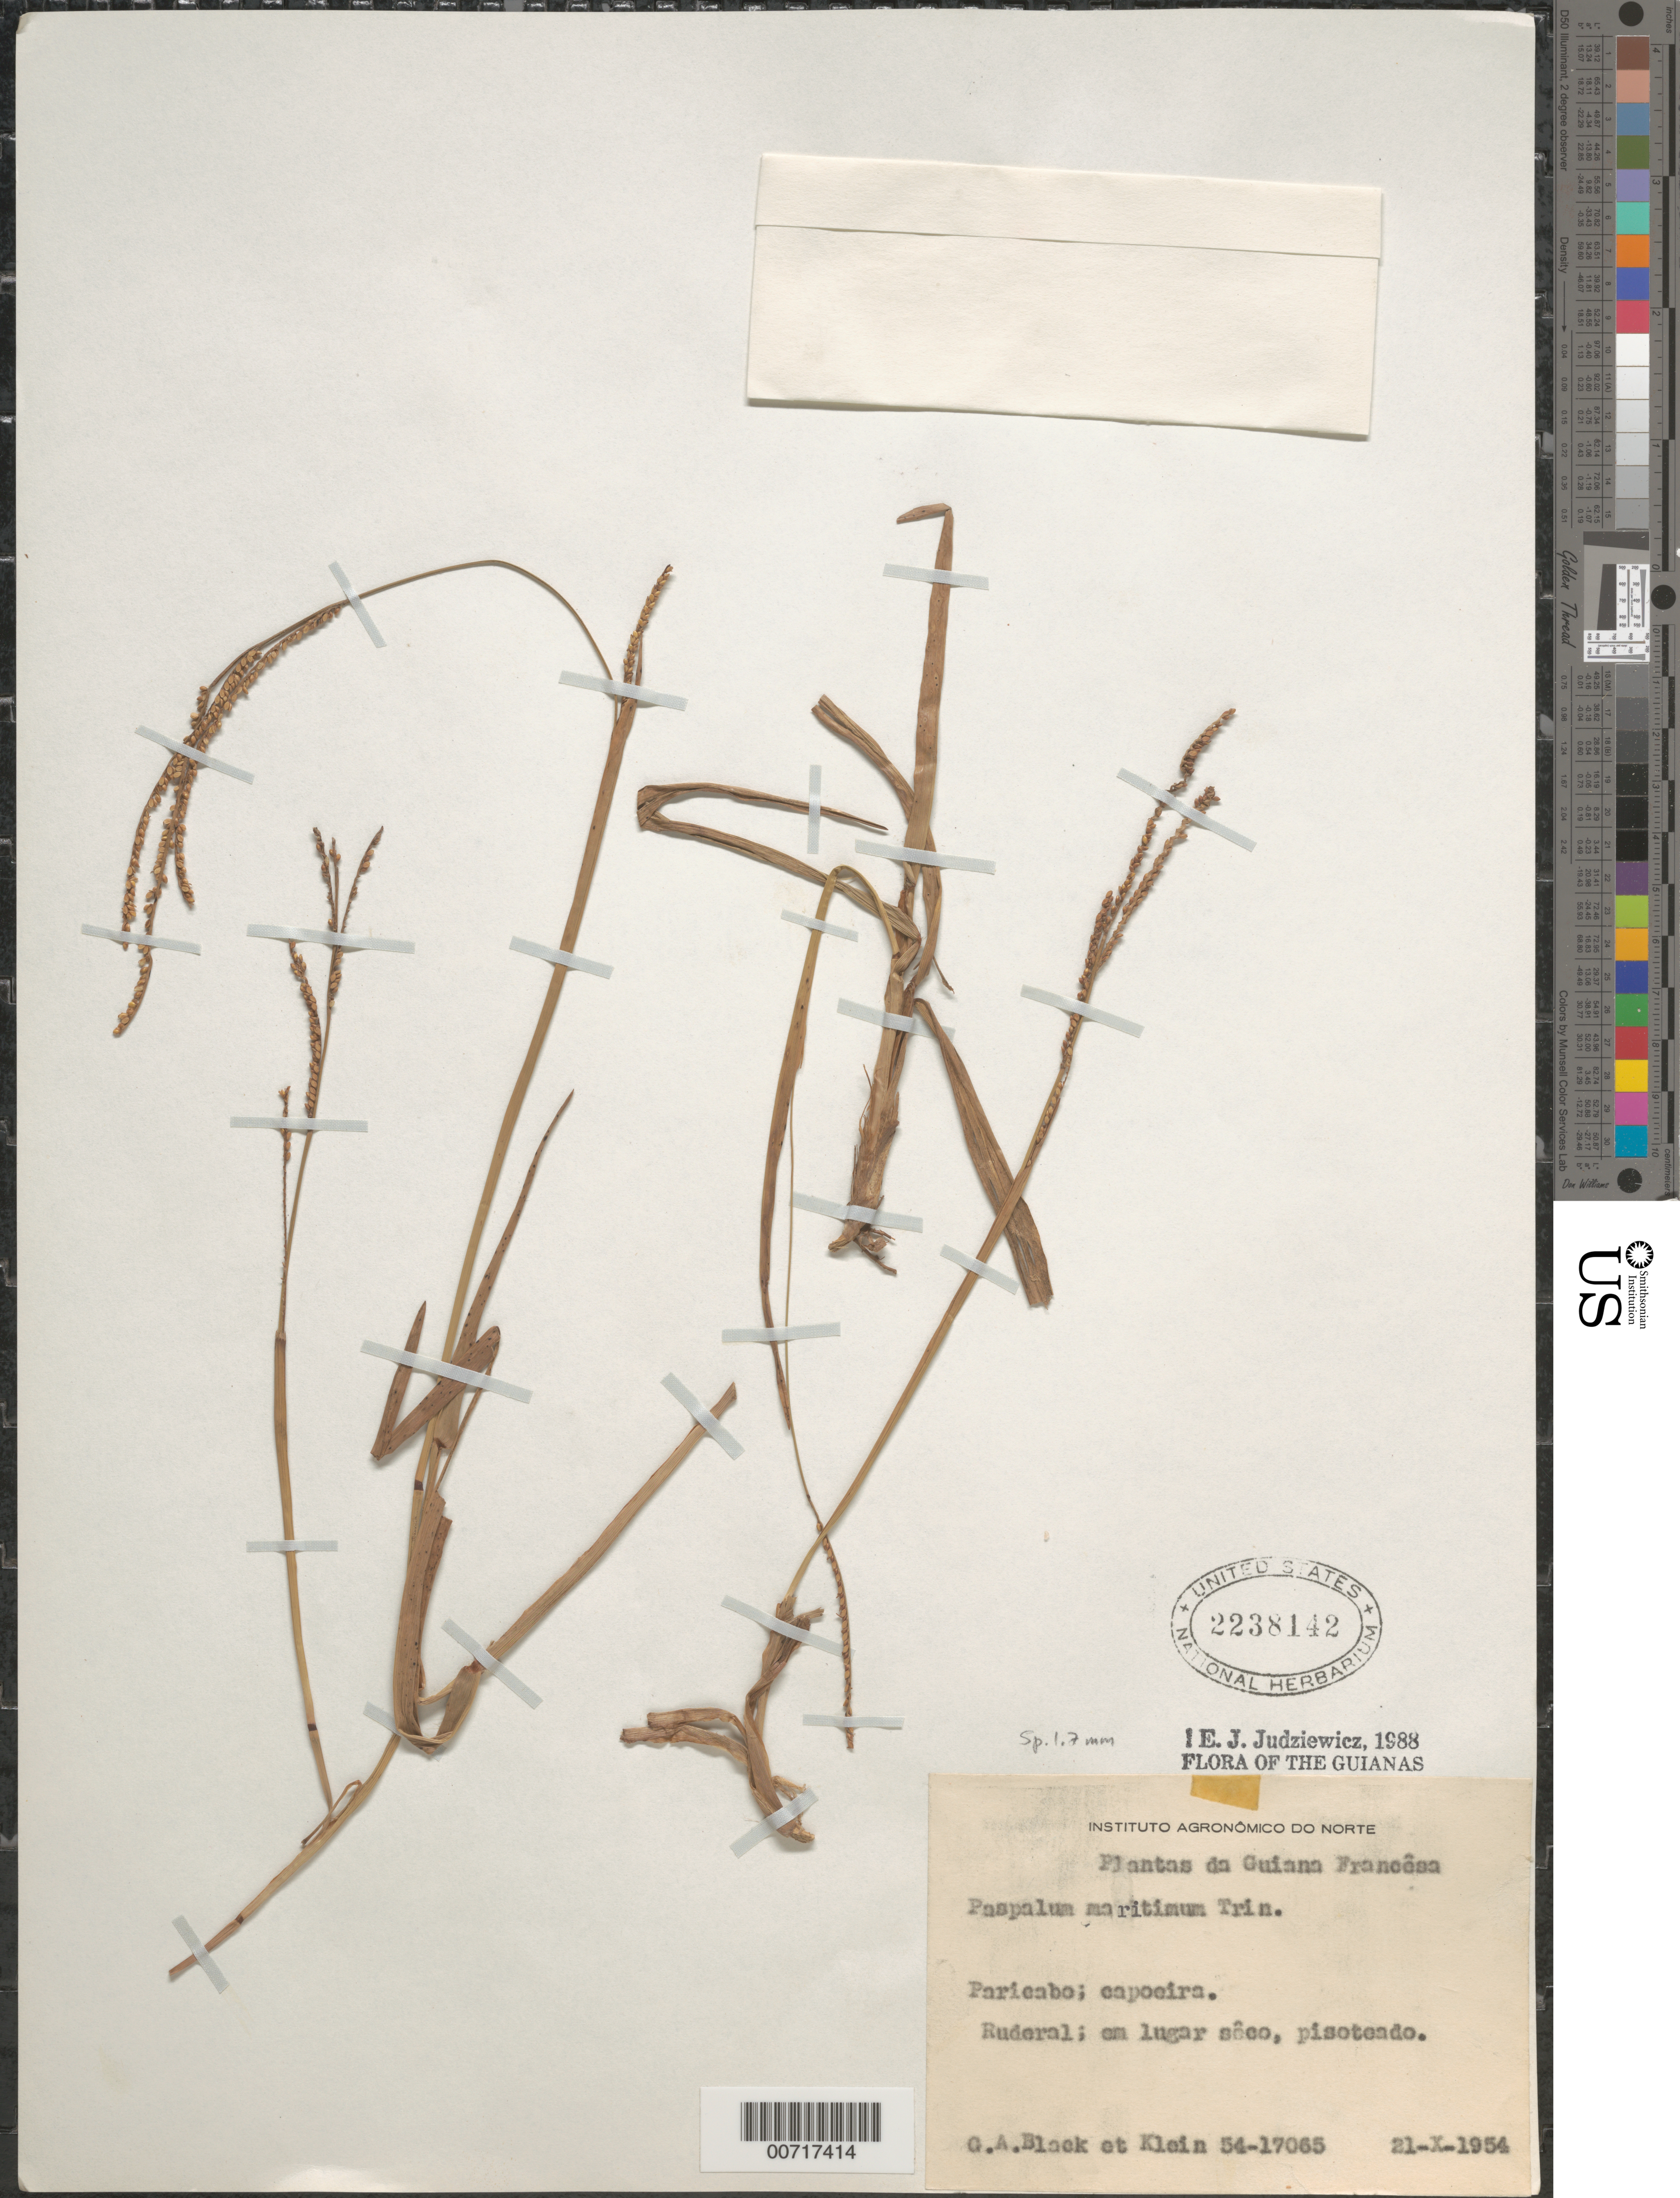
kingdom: Plantae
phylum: Tracheophyta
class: Liliopsida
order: Poales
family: Poaceae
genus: Paspalum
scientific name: Paspalum maritimum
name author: Trin.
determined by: Judziewicz, E. J.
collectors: G. A. Black & Klein, --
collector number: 54 17065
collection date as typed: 21-Oct-54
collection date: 1954-10-21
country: French Guiana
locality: Pariacabo; Caposira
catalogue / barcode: US 2238142